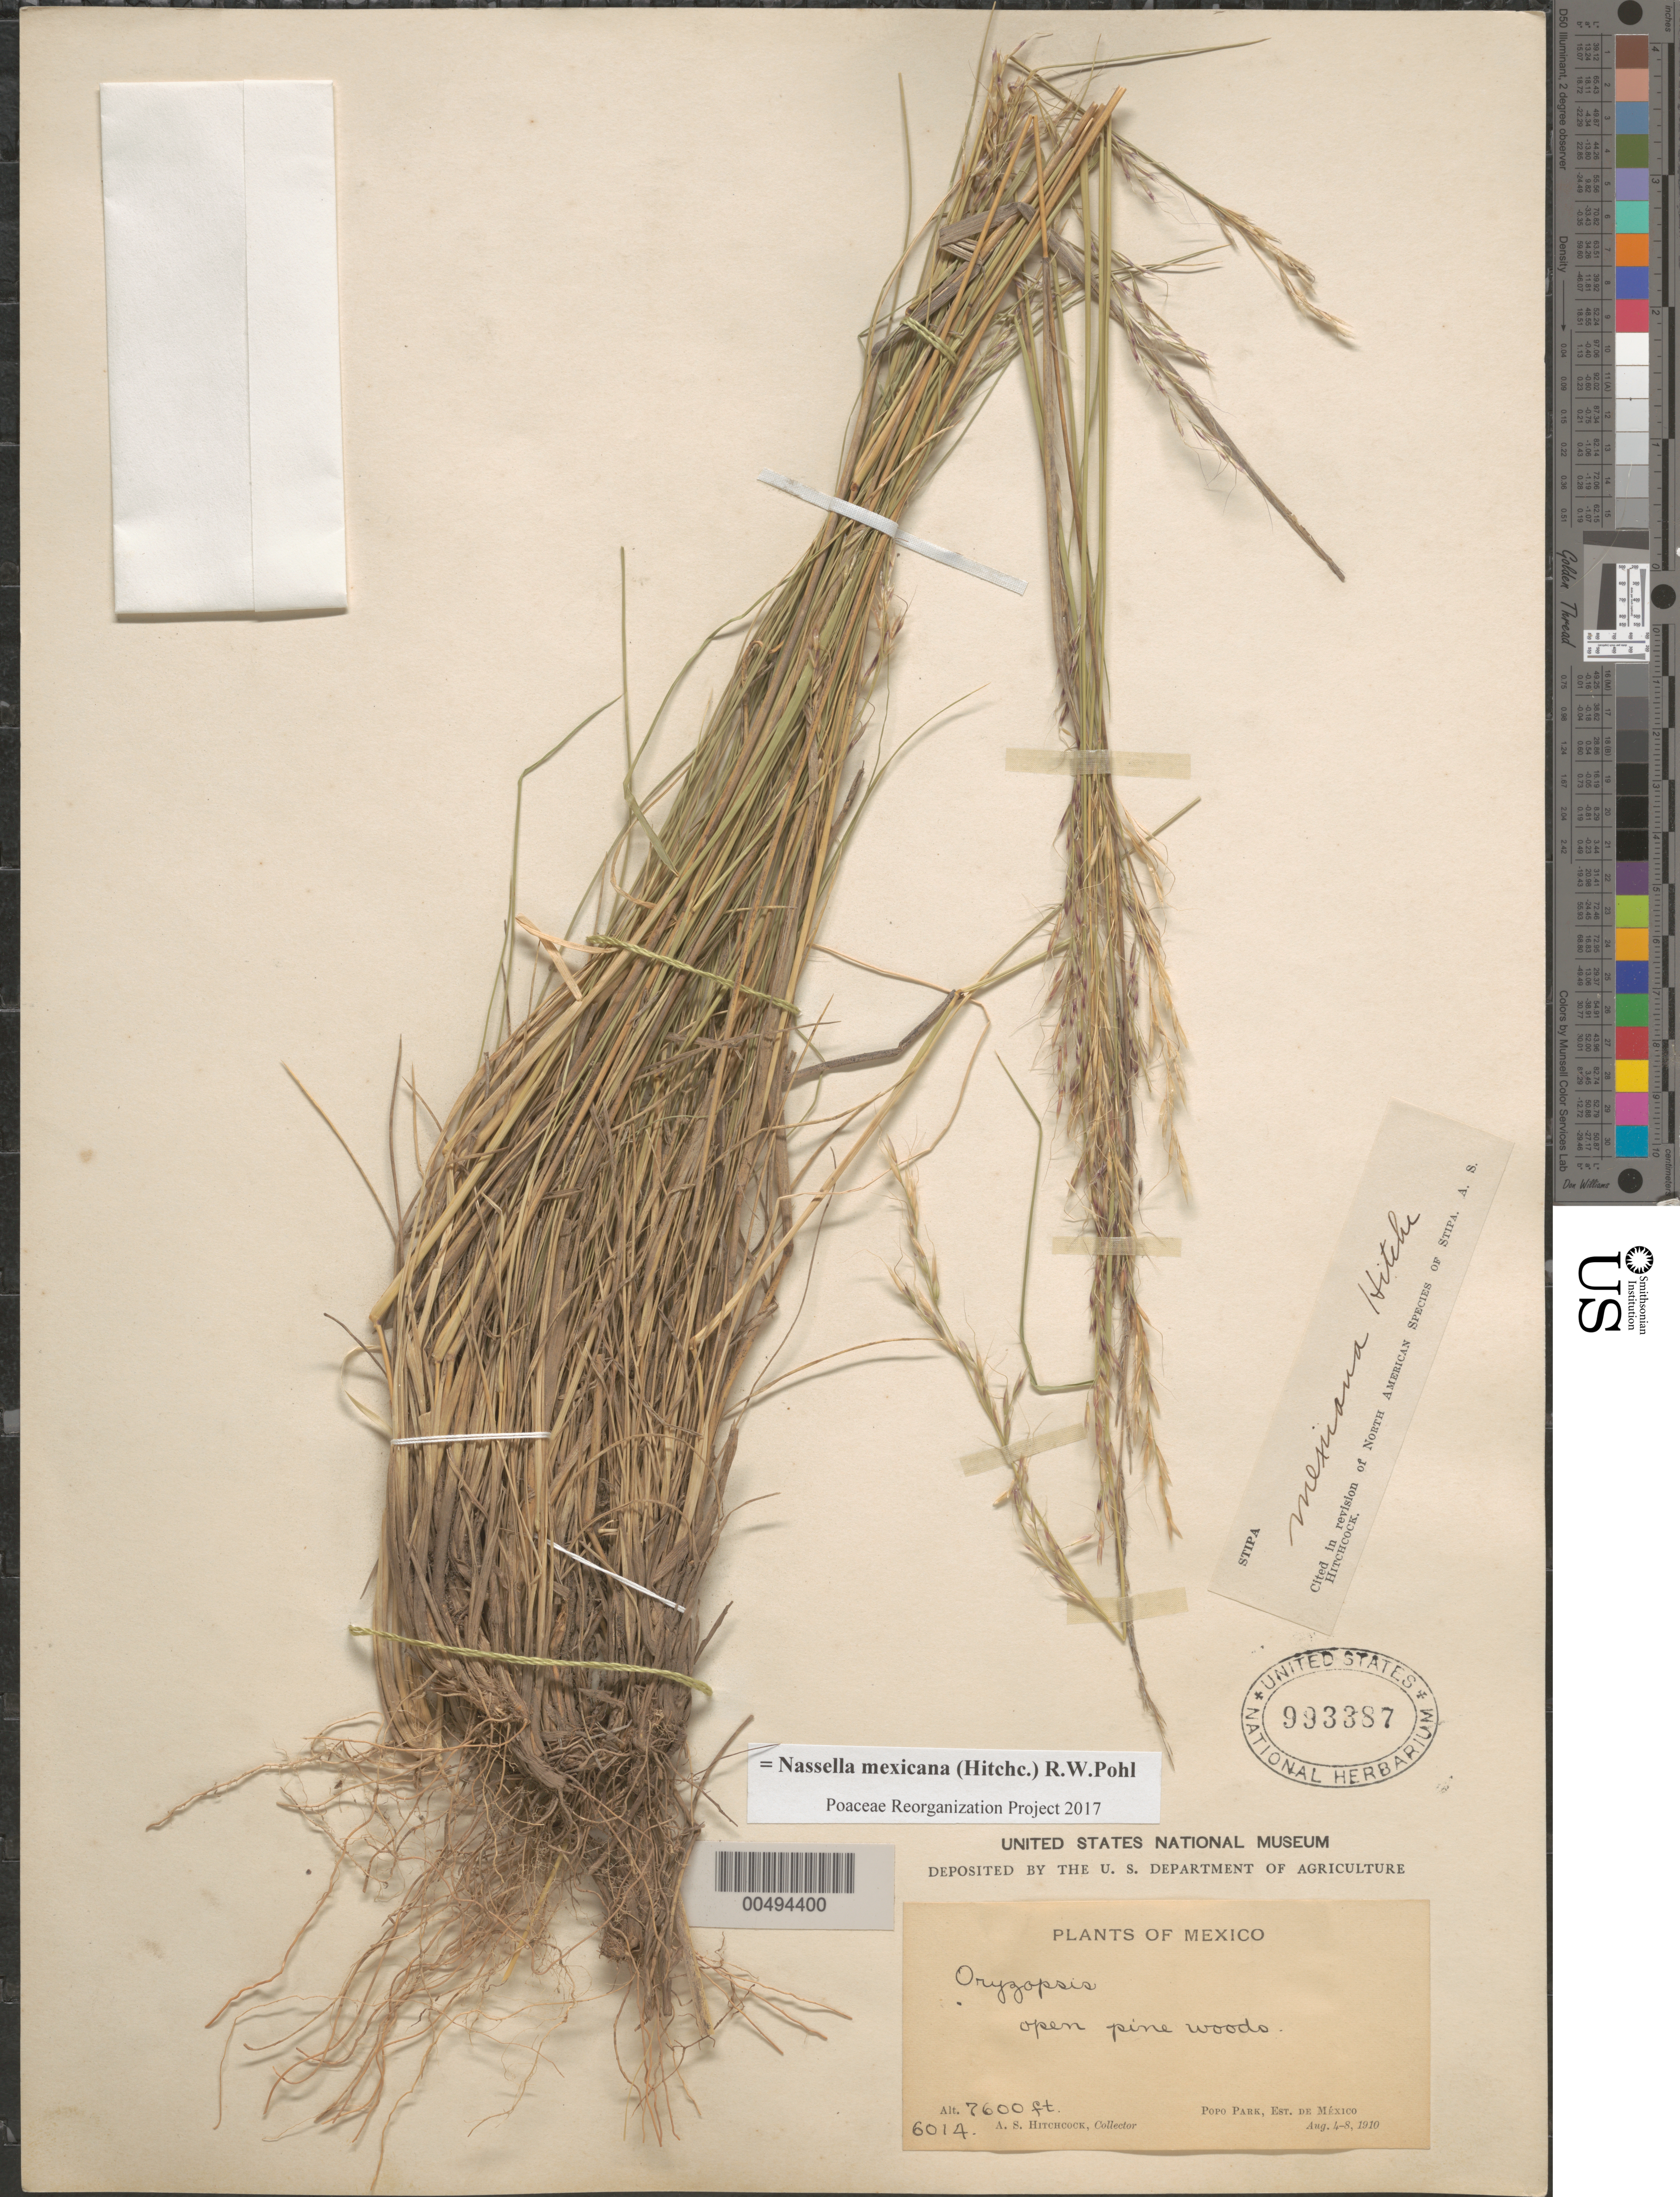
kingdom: Plantae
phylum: Tracheophyta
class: Liliopsida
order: Poales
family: Poaceae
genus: Nassella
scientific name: Nassella mucronata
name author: (Kunth) R.W. Pohl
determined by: Poaceae Reorganization Project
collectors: A. S. Hitchcock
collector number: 6014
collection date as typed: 4 Aug 1910 to 8 Aug 1910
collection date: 1910-08-04/1910-08-08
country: Mexico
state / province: México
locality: Popo Park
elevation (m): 2316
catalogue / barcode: US 993387